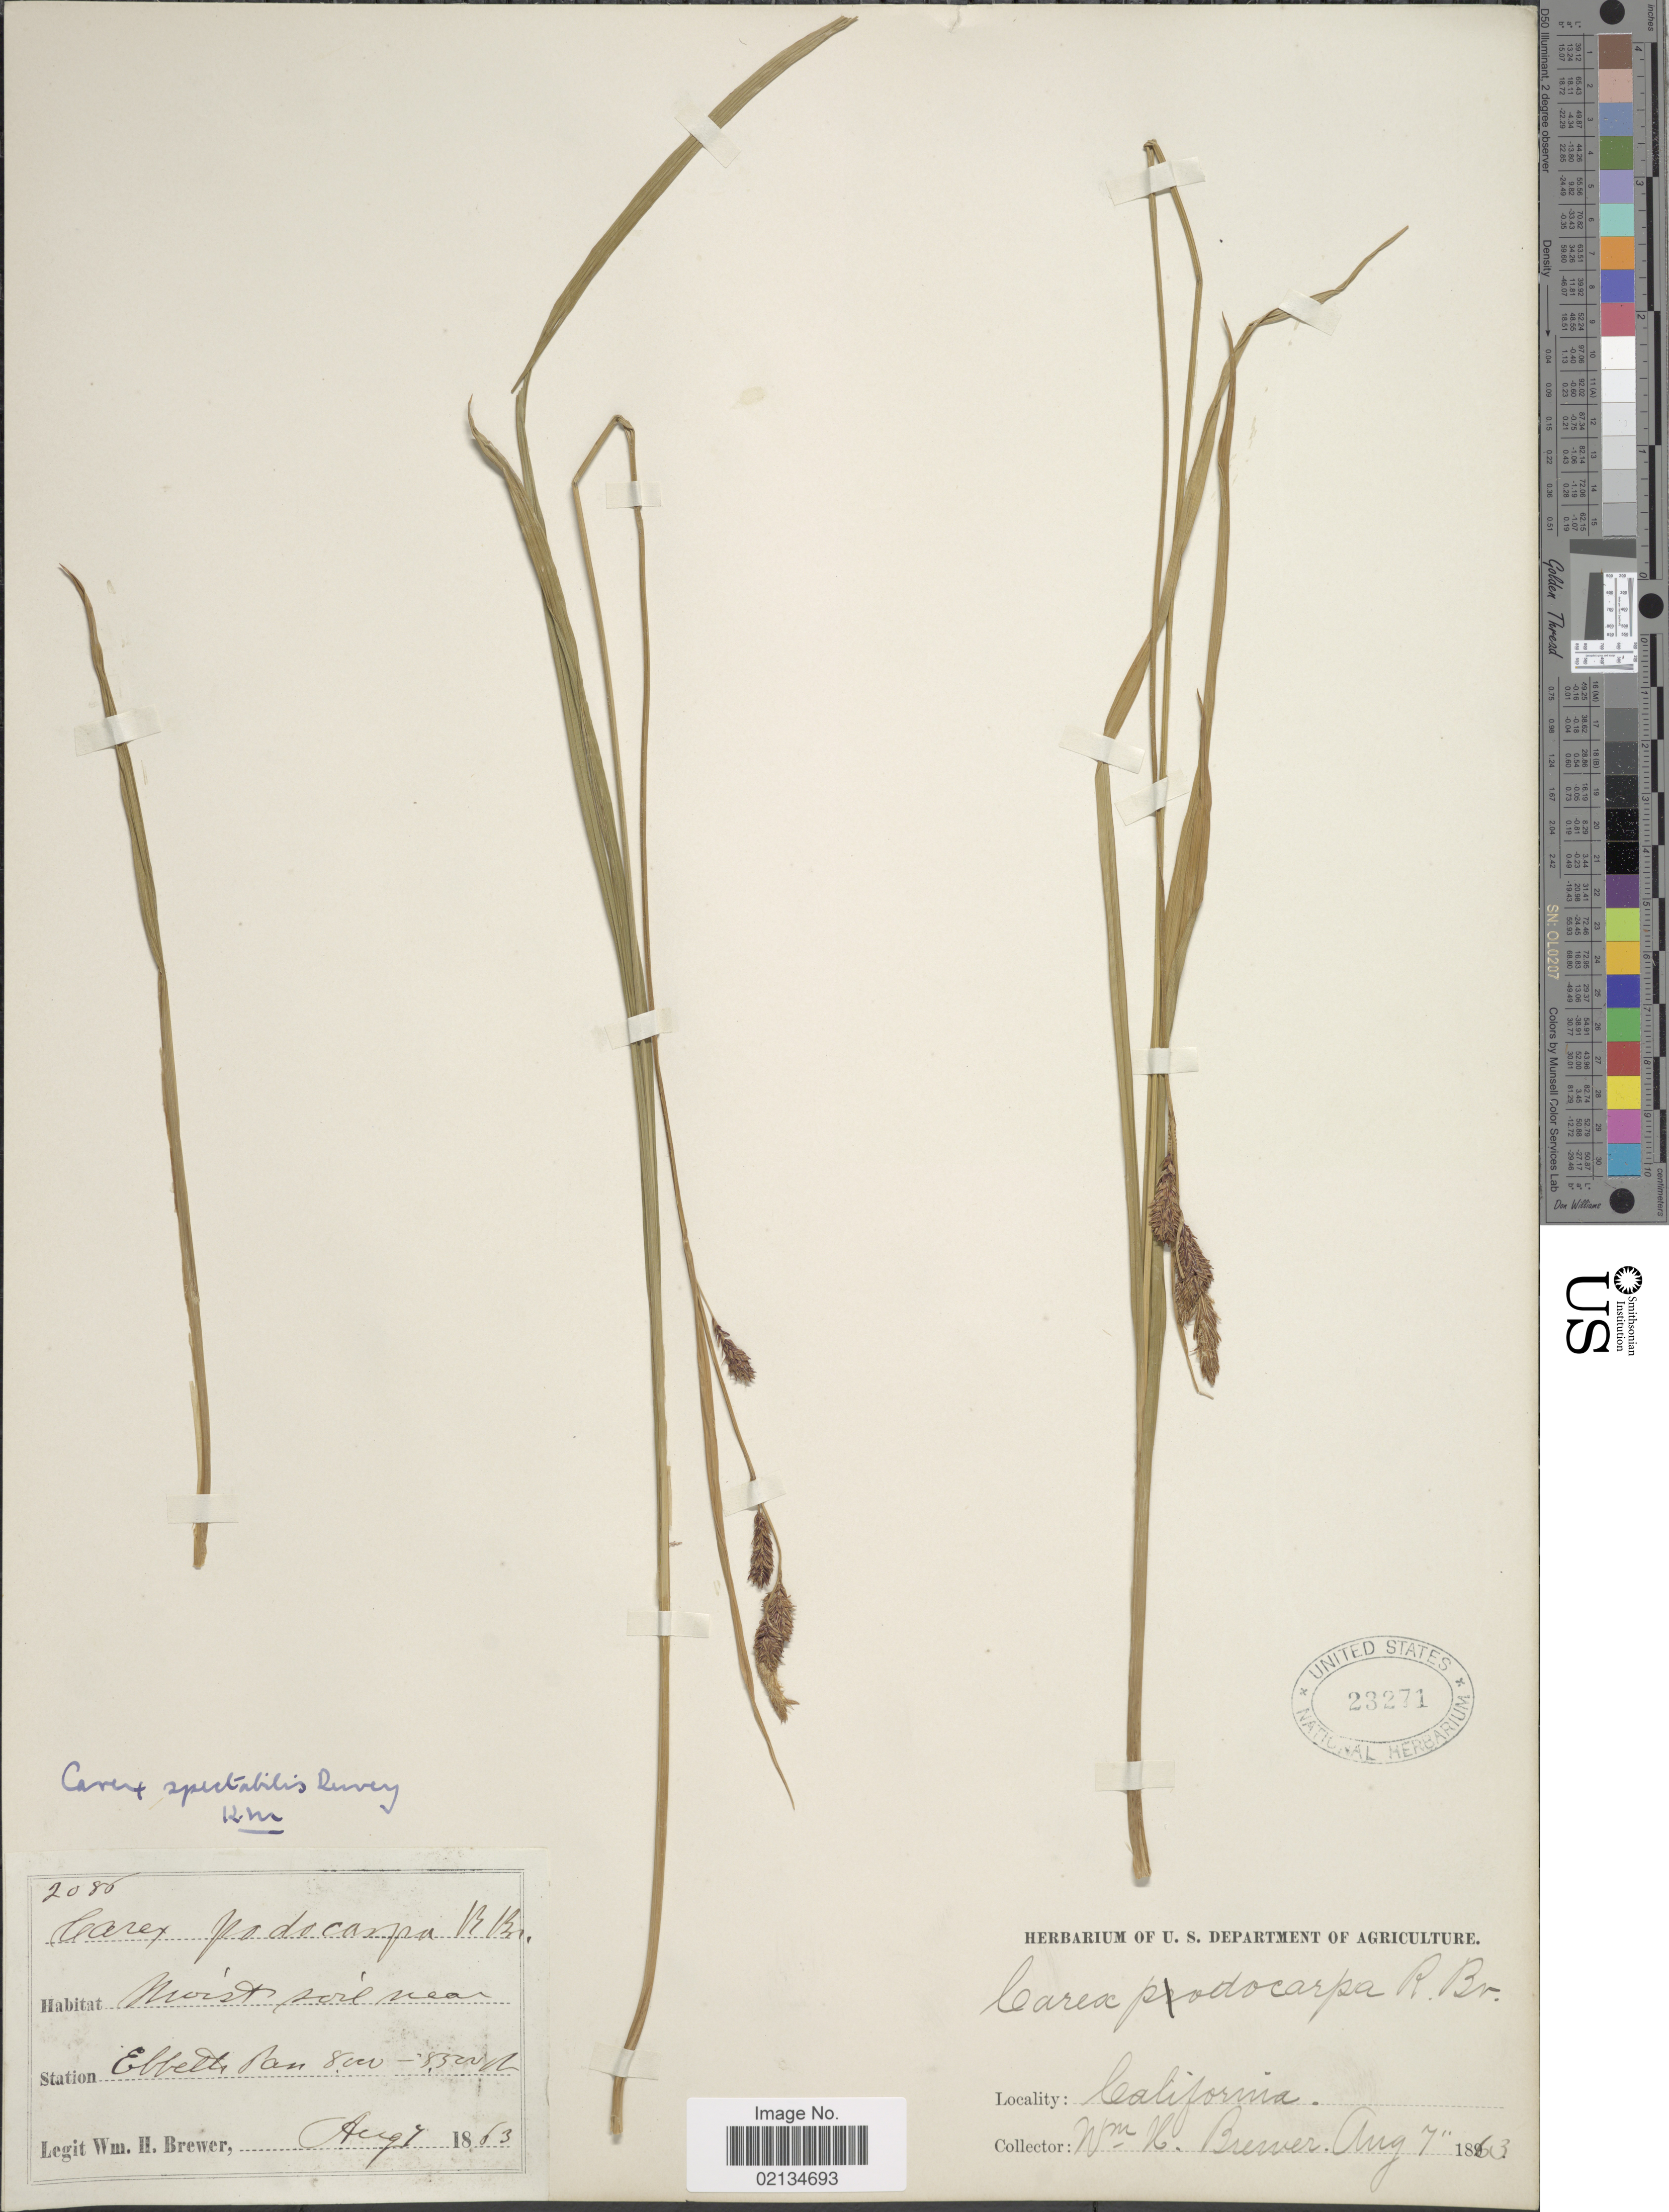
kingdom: Plantae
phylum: Tracheophyta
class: Liliopsida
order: Poales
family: Cyperaceae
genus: Carex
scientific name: Carex spectabilis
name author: Dewey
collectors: W. H. Brewer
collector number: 2086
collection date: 1863-08-07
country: United States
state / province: California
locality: Moist soil near Ebbetts Pass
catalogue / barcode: US 23271